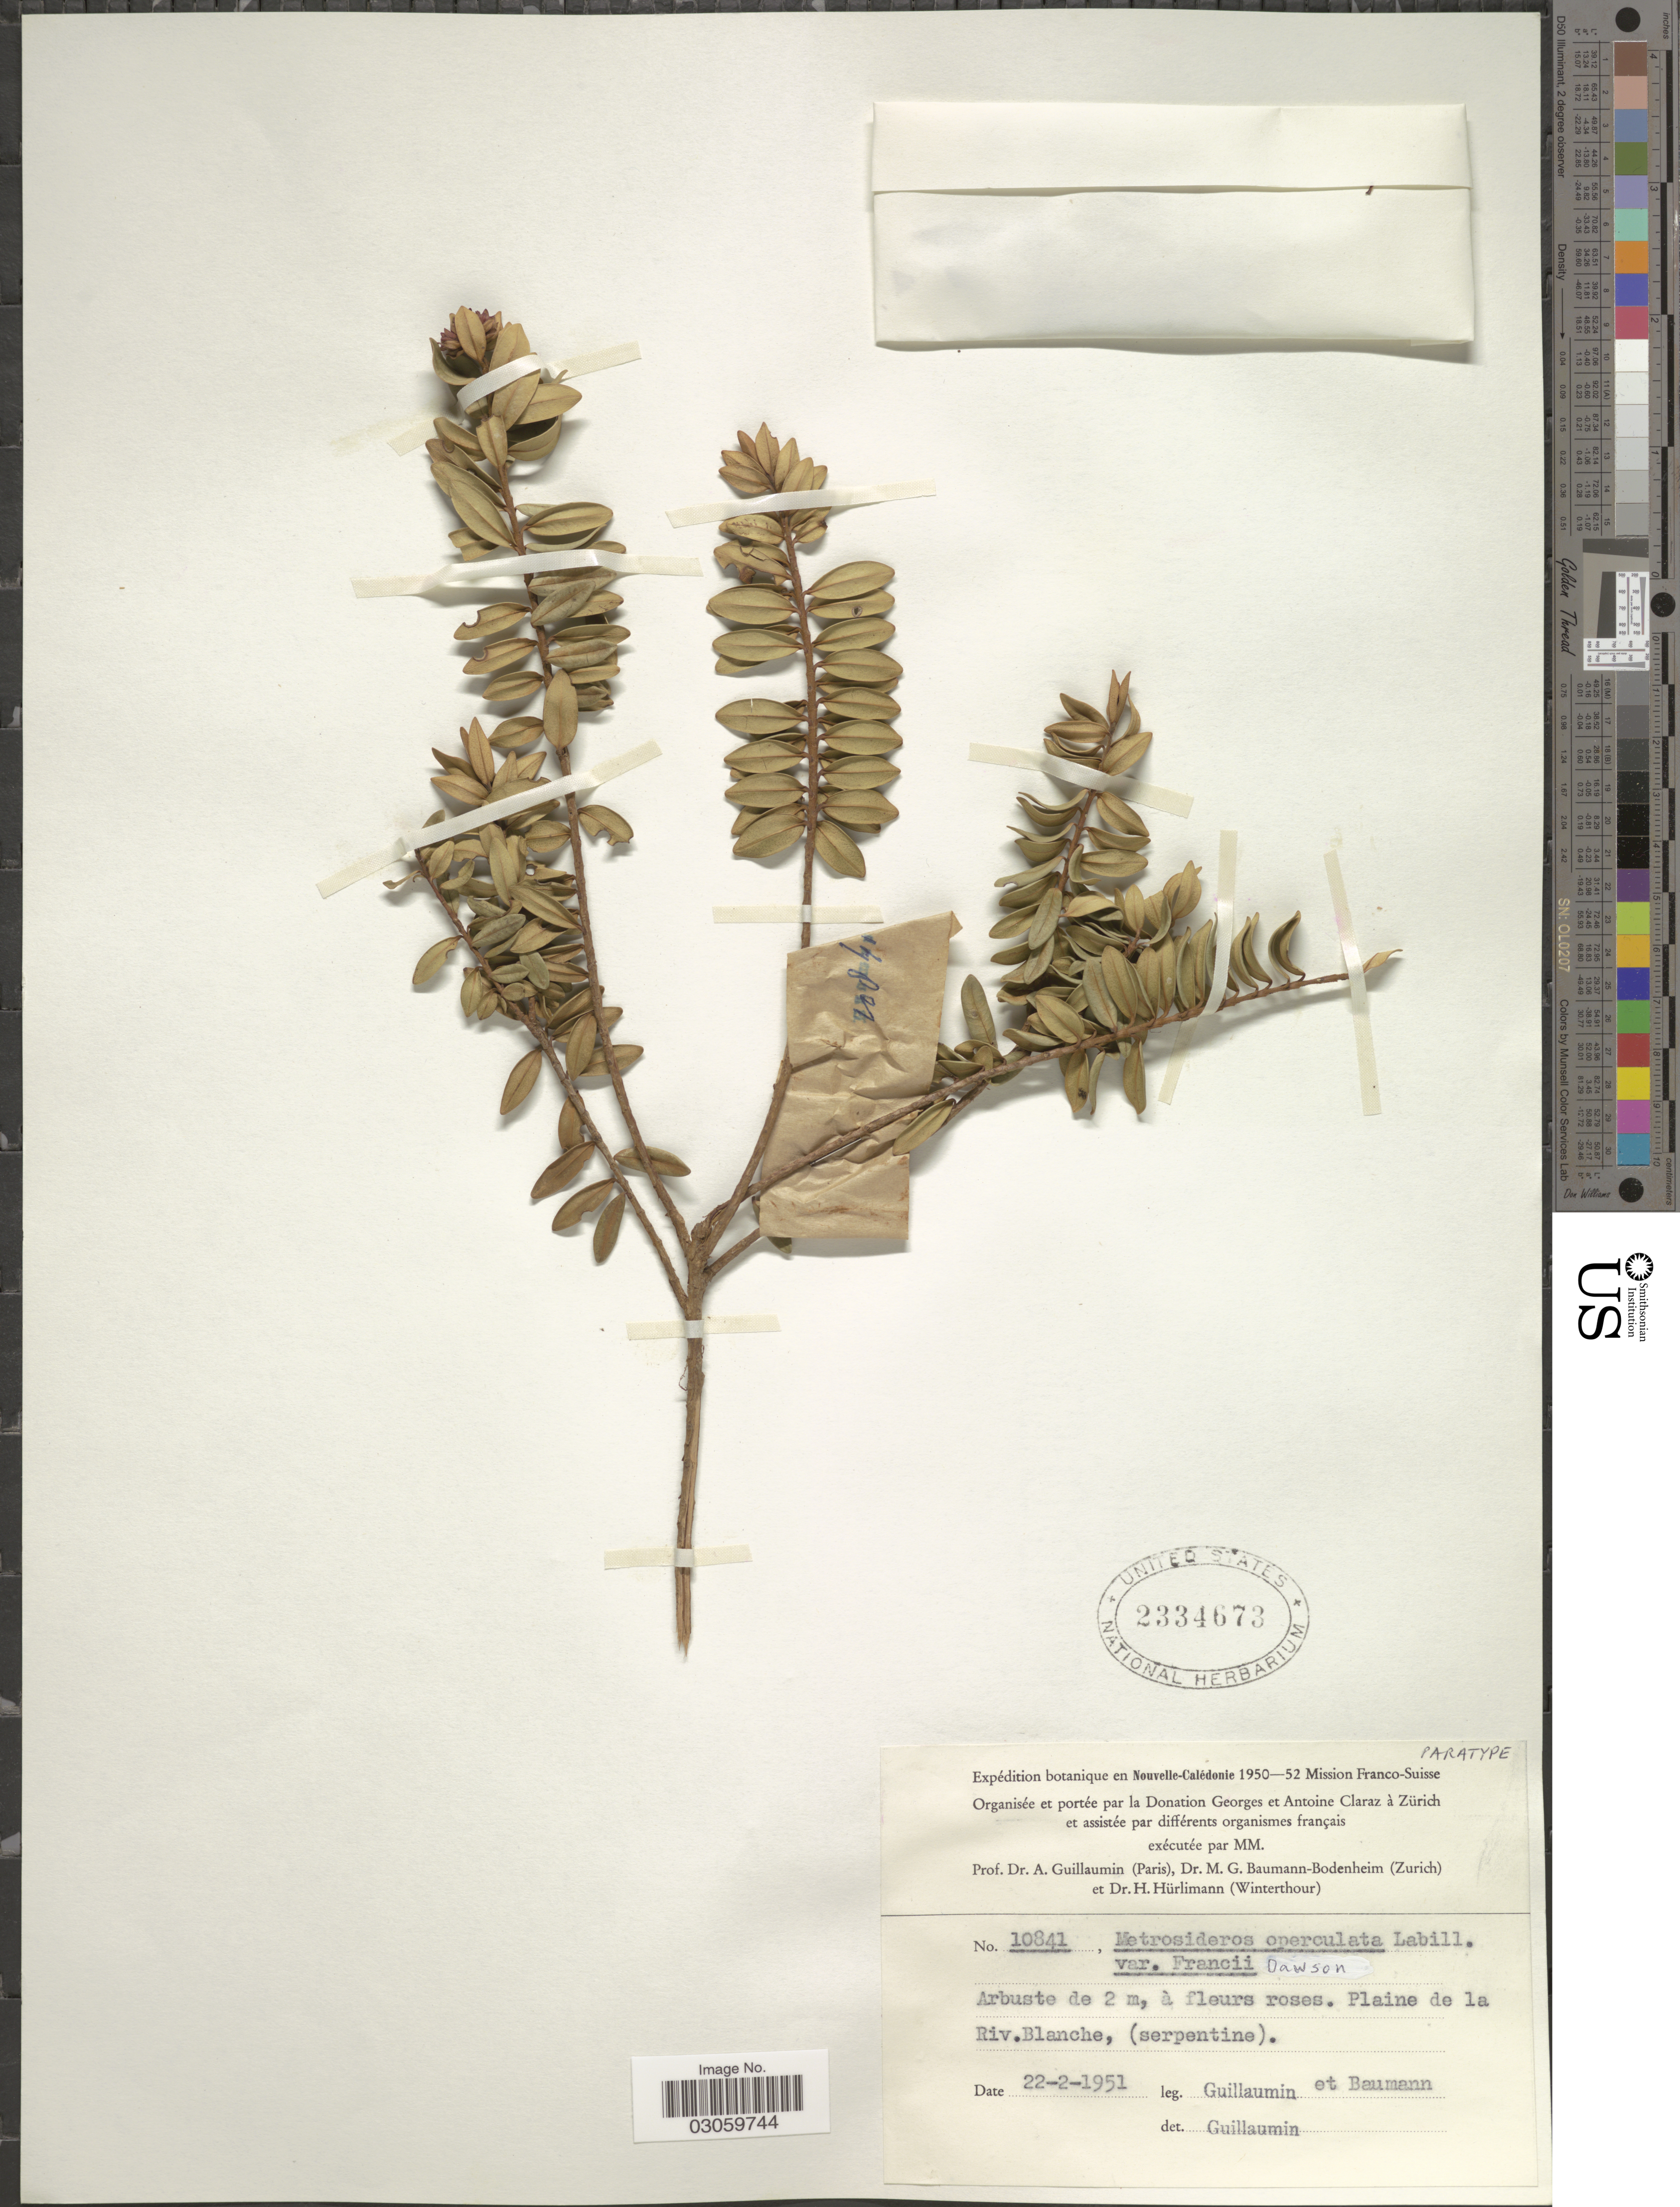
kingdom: Plantae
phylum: Tracheophyta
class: Magnoliopsida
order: Myrtales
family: Myrtaceae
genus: Metrosideros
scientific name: Metrosideros operculata var. francii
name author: J.W. Dawson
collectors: A. Guillaumin & M. G. Baumann-Bodenheim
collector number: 10841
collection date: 1951-02-22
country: New Caledonia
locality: Nouvelle-Calédonie. Plaine de la Riv. Blanche, (serpentine).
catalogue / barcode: US 2334673